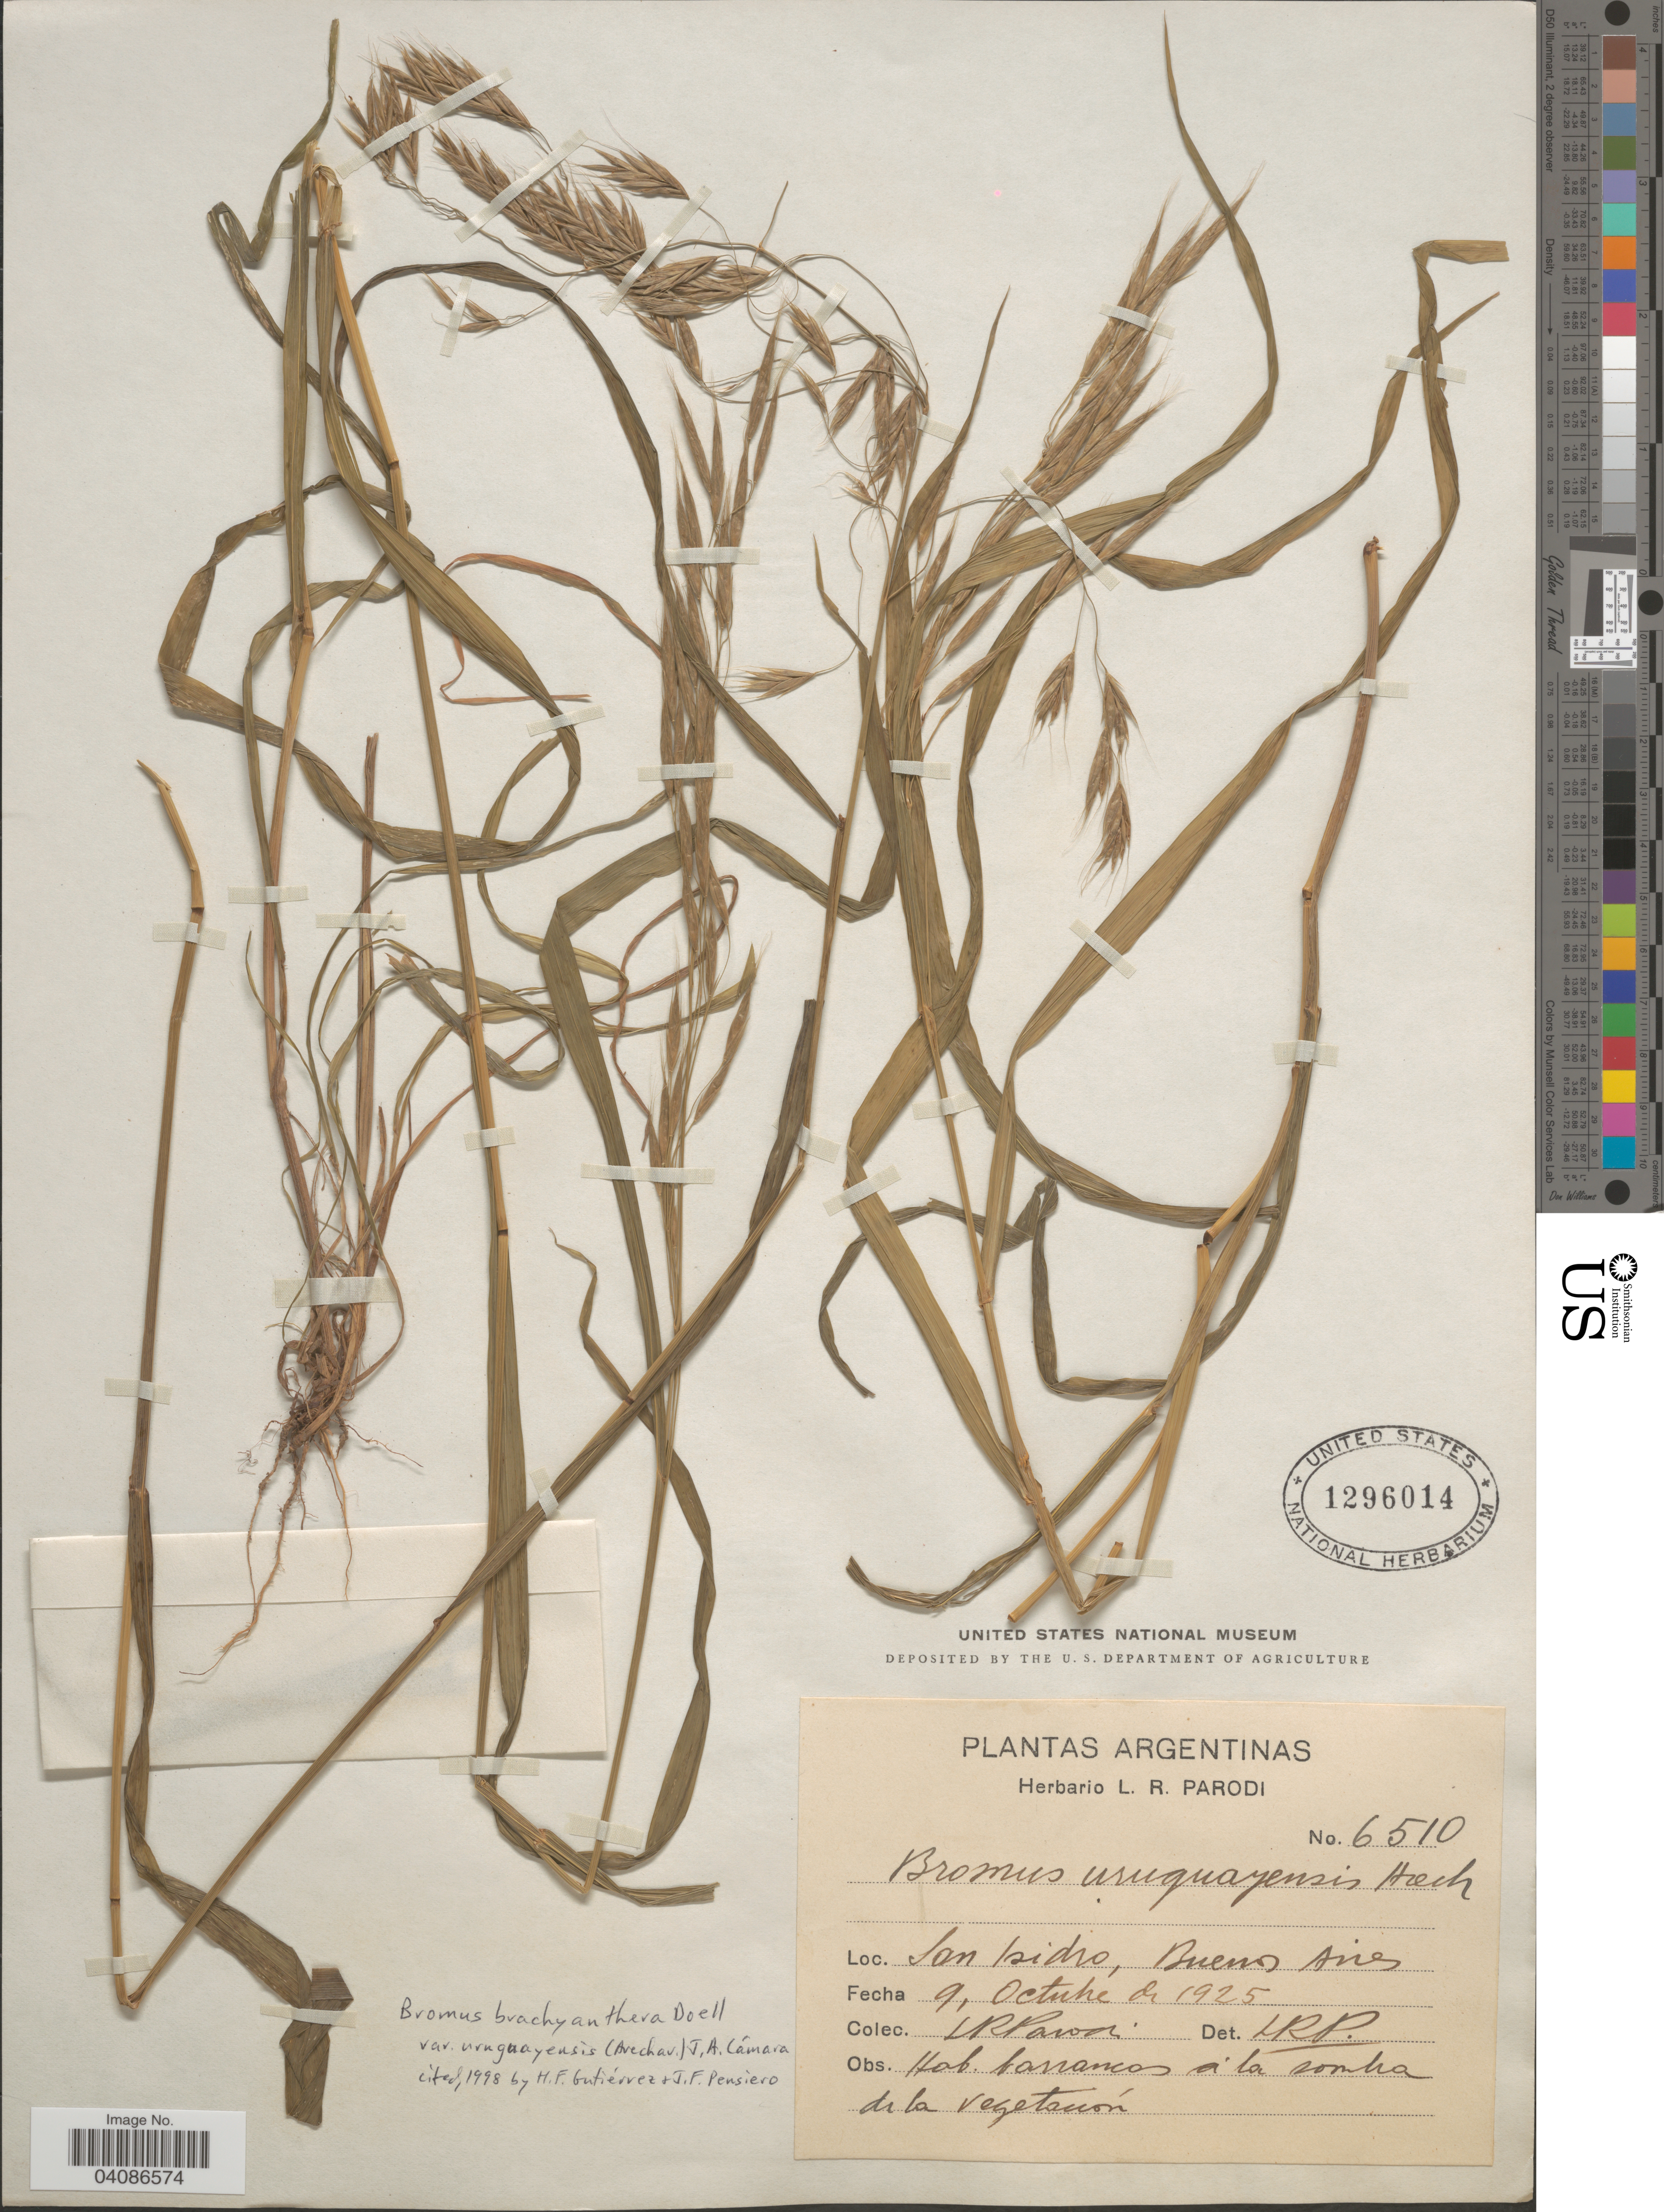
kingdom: Plantae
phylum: Tracheophyta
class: Liliopsida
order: Poales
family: Poaceae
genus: Bromus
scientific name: Bromus brachyanthera var. uruguayensis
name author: (Arechav.) J.A. Cámara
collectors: L. R. Parodi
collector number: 6510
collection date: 1925-10-09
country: Argentina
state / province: Buenos Aires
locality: San Isidro. Barrancos á la sombra de la vegetación.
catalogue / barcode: US 1296014